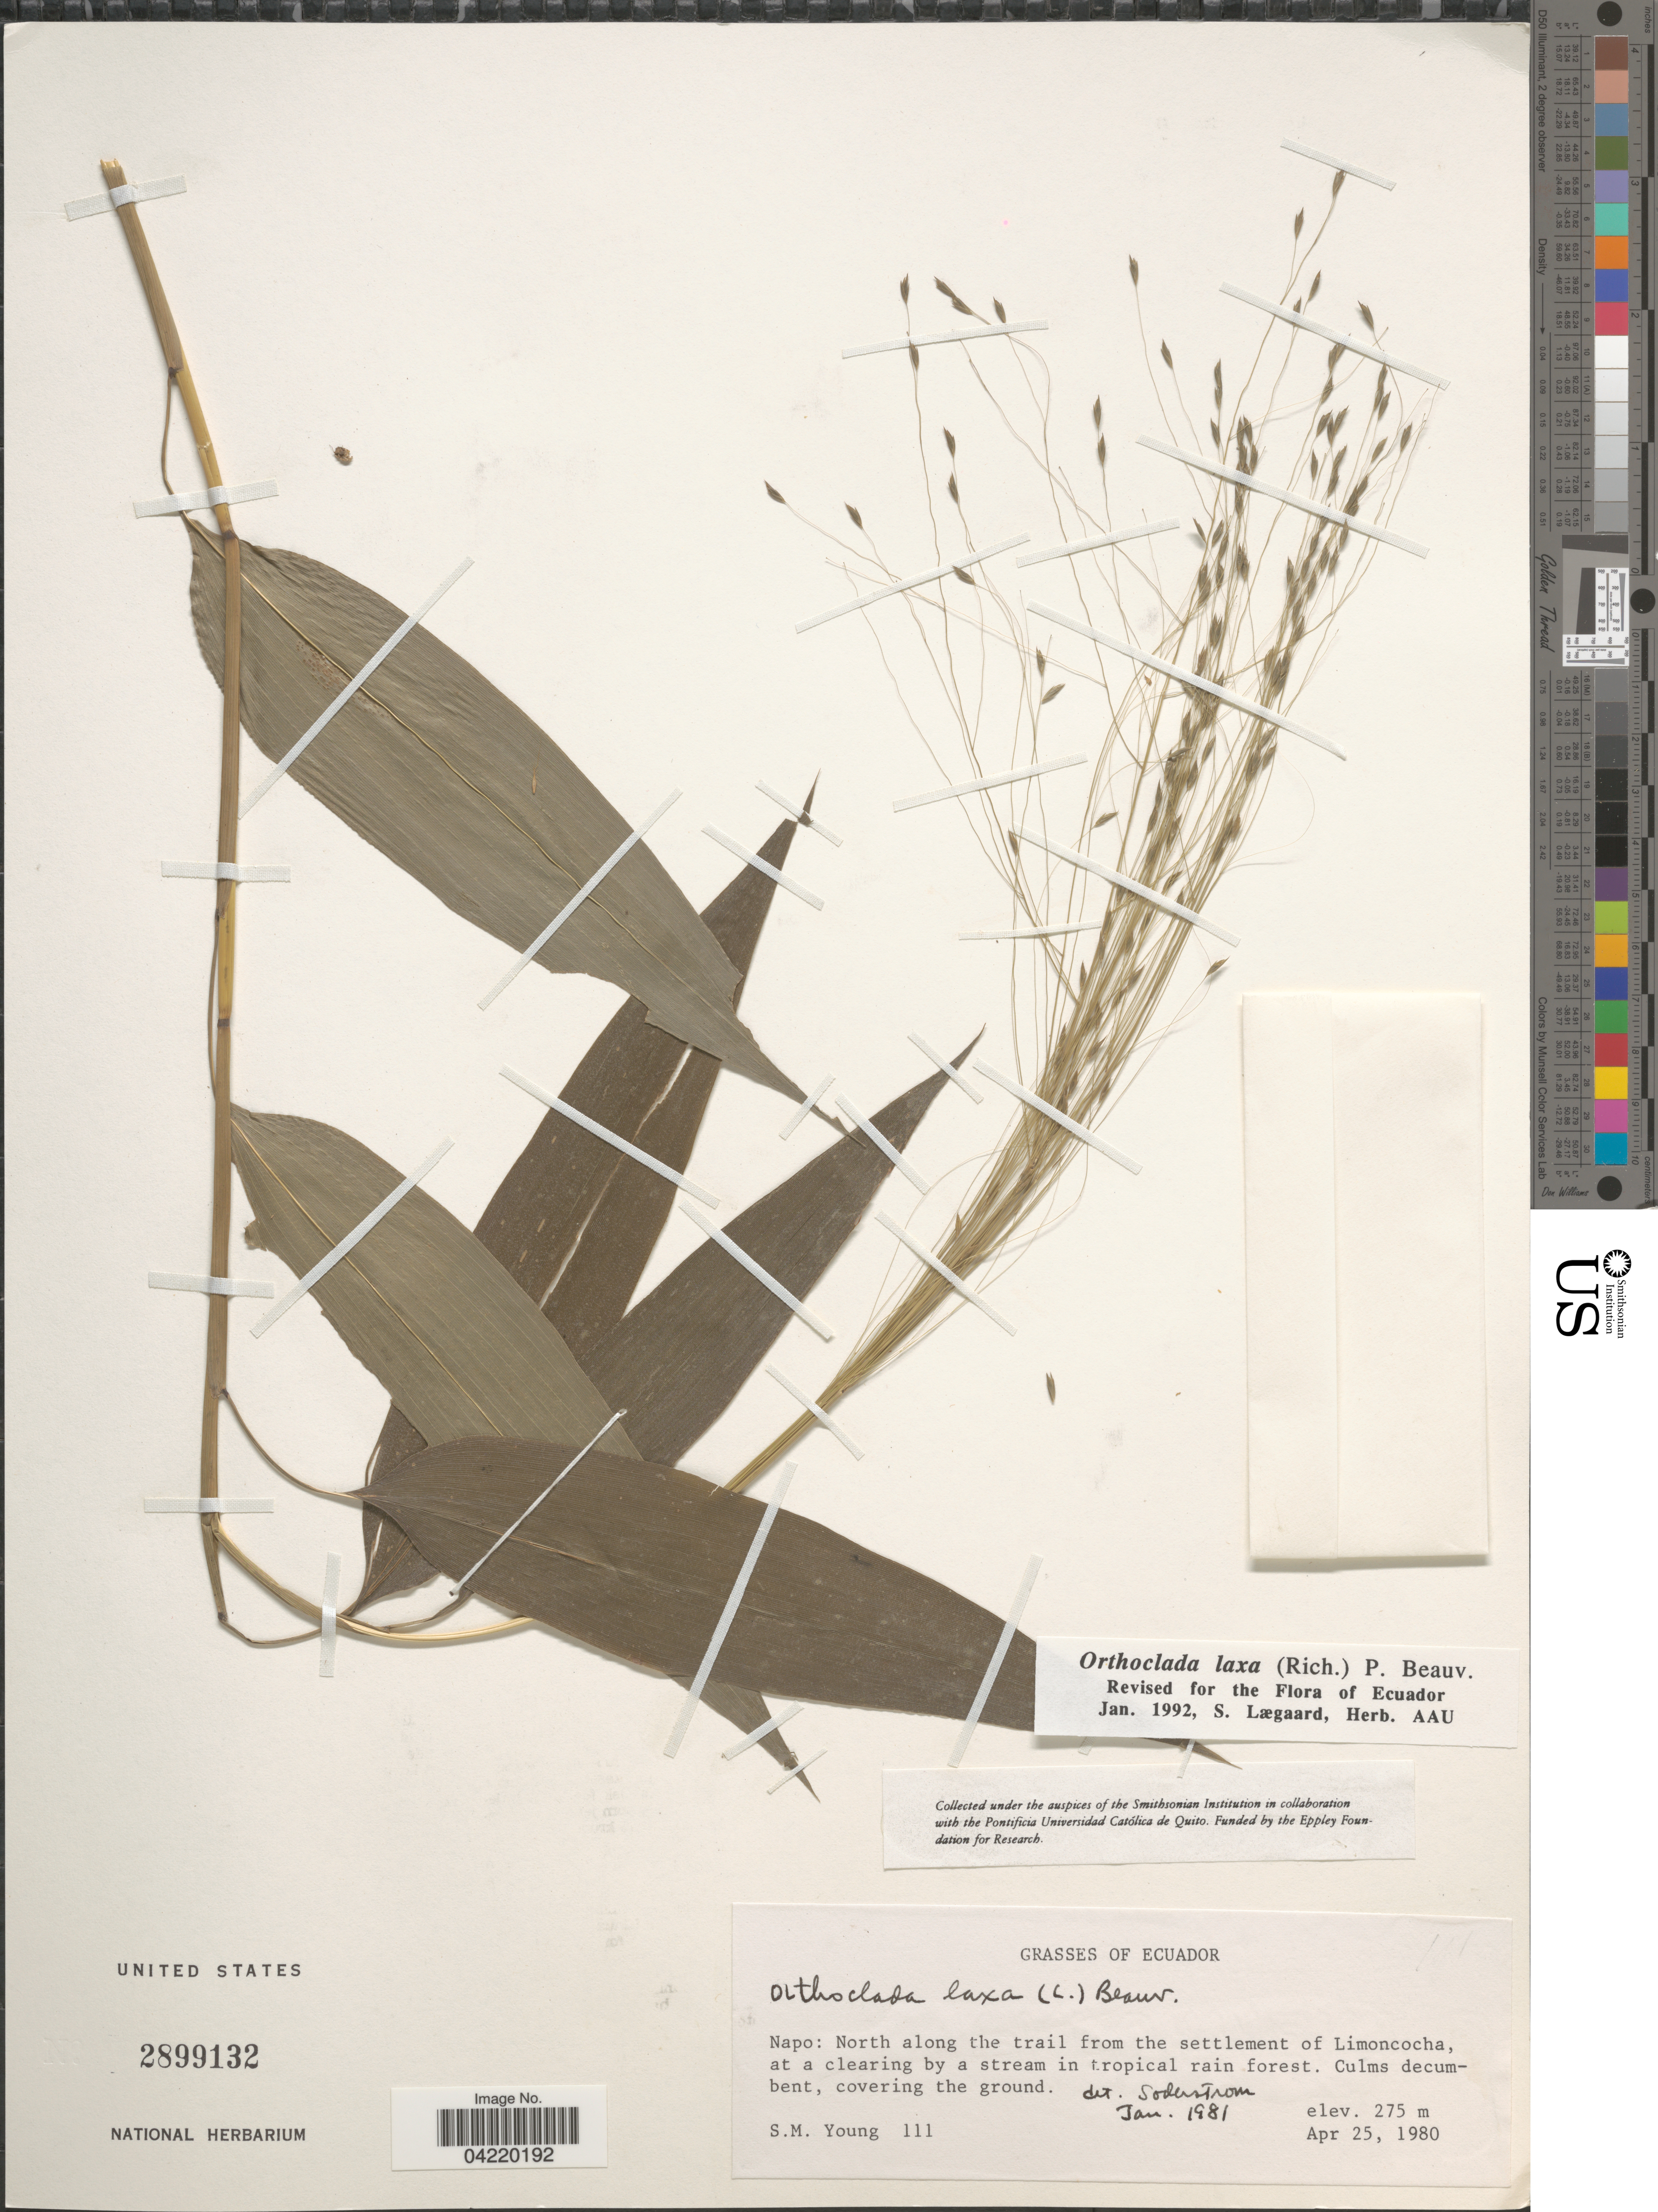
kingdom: Plantae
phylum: Tracheophyta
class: Liliopsida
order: Poales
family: Poaceae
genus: Orthoclada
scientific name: Orthoclada laxa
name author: P. Beauv.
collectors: S. Young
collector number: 111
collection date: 1980-04-25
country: Ecuador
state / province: Napo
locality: North along the trail from the settlement of Limoncocha, at a clearing by a stream in tropical rain forest.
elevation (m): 275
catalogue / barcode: US 2899132